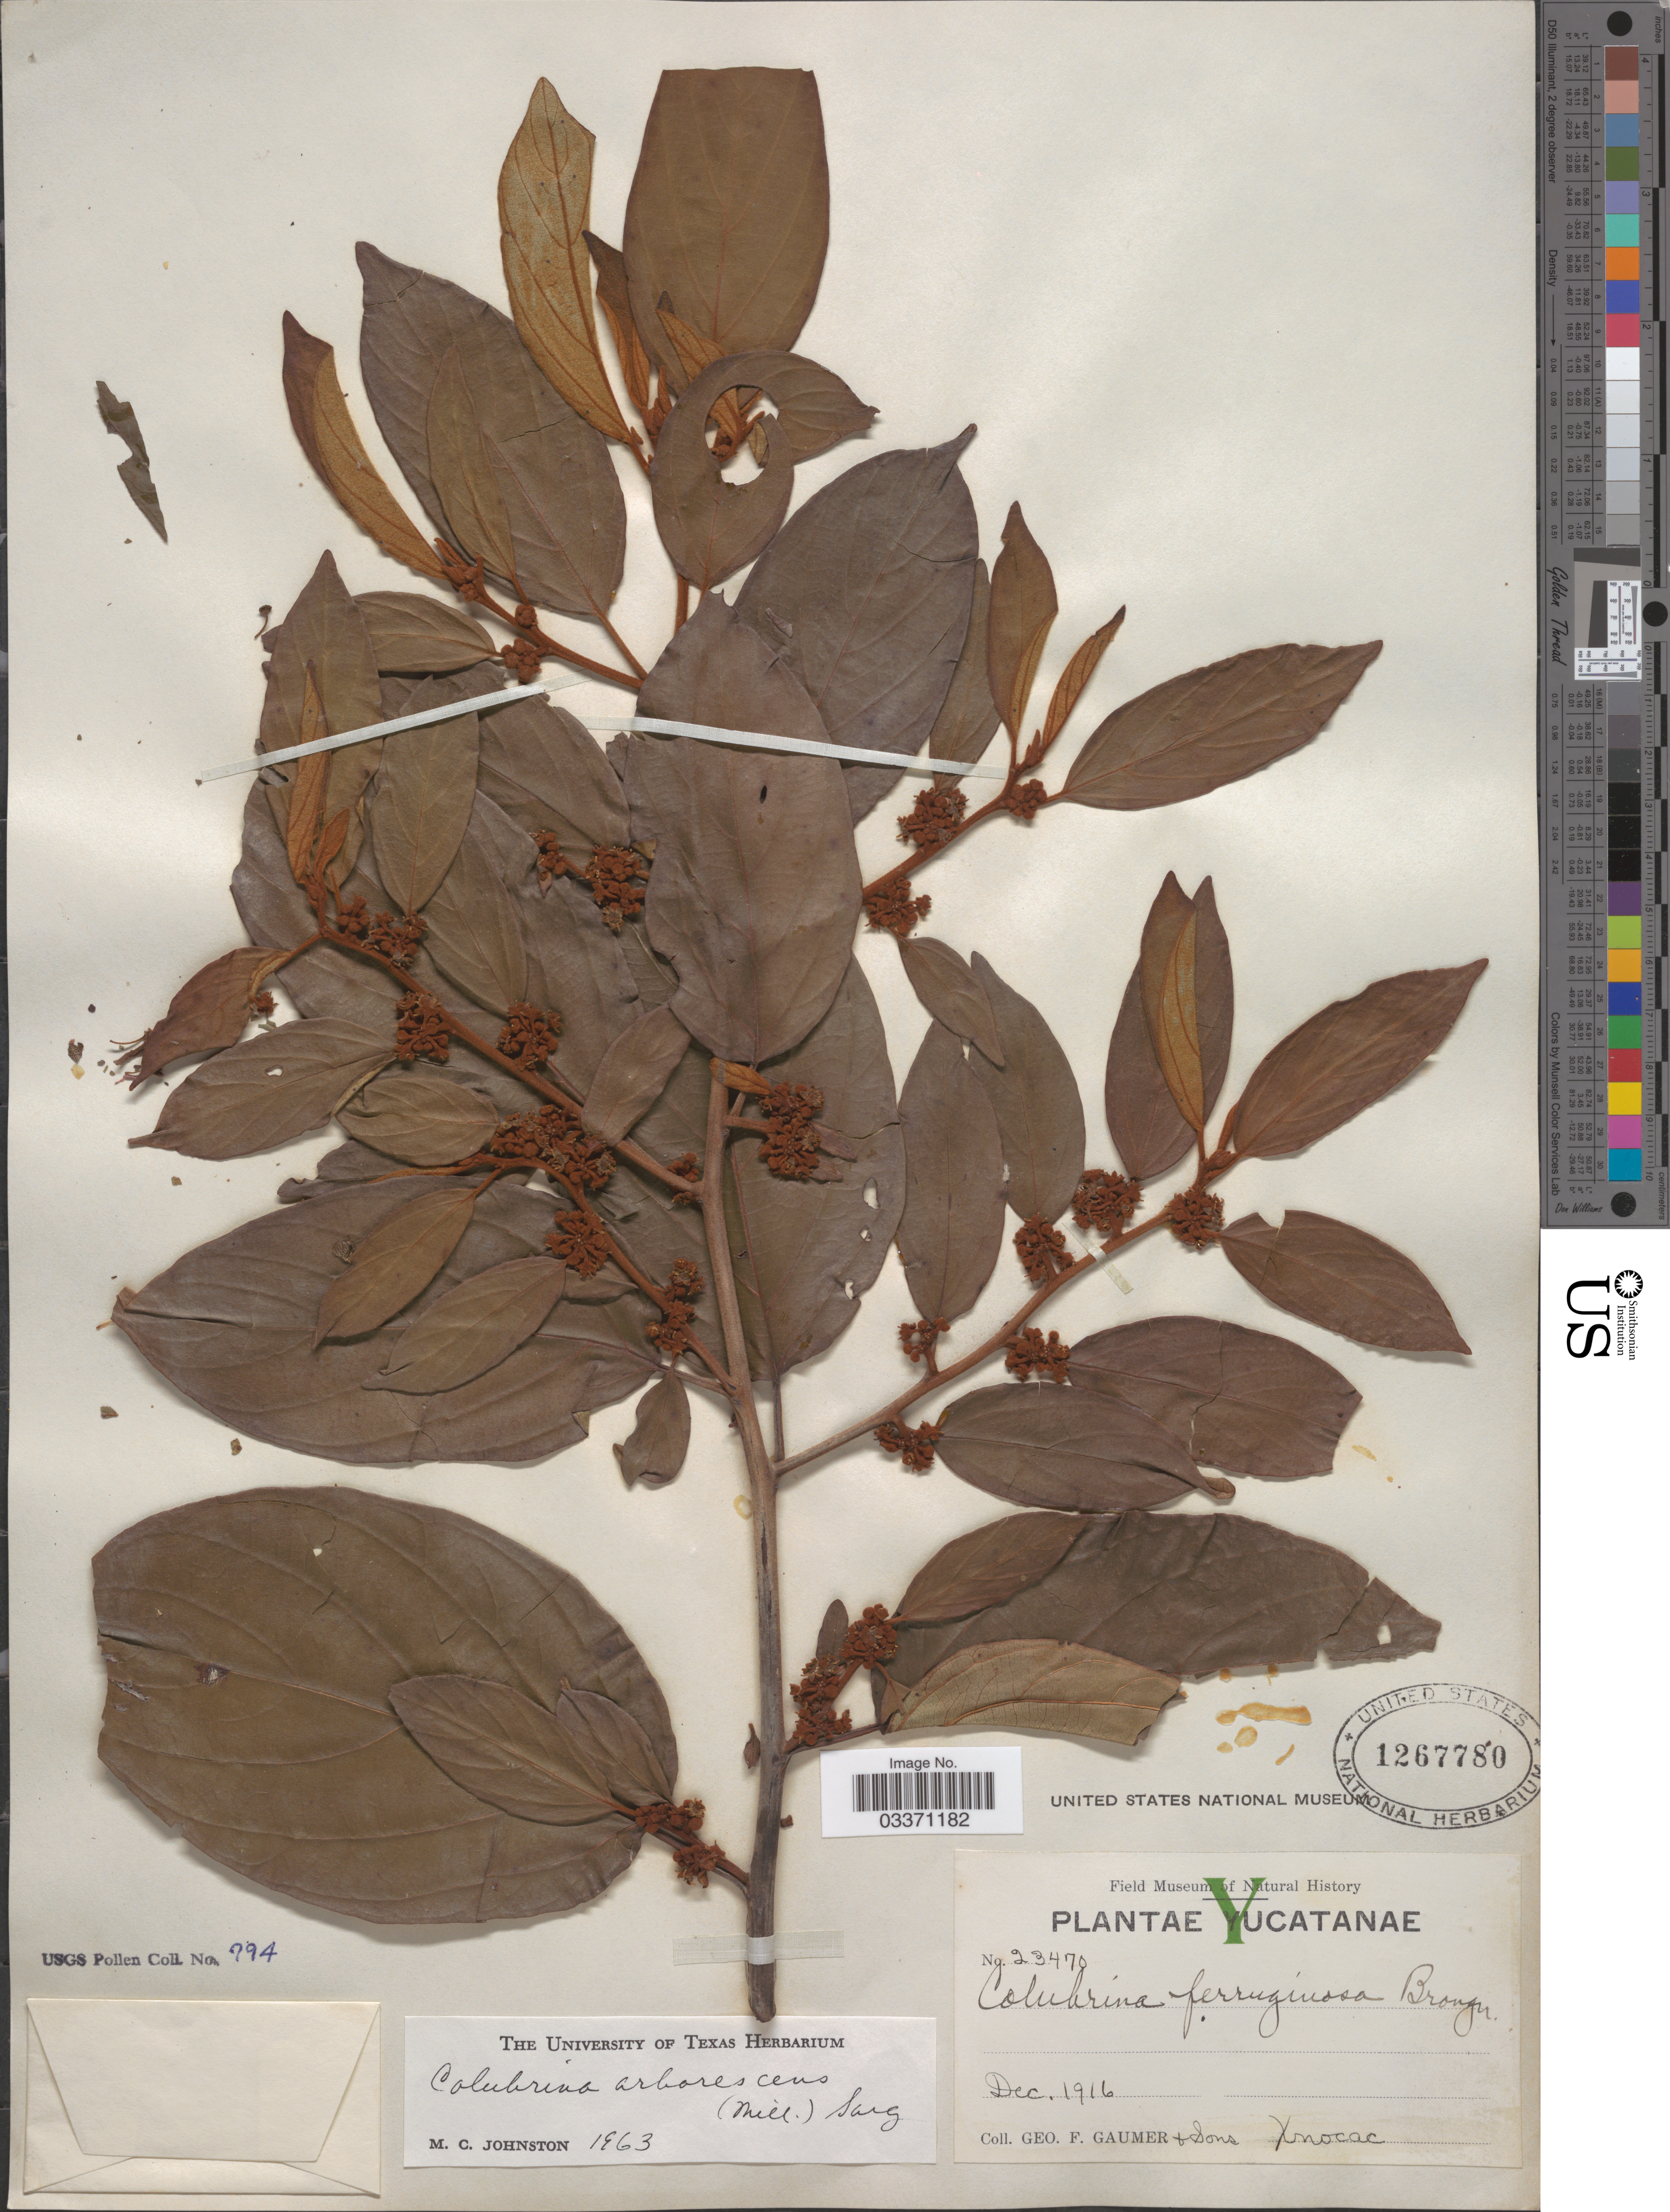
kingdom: Plantae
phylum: Tracheophyta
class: Magnoliopsida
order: Rosales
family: Rhamnaceae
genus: Colubrina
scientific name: Colubrina arborescens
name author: (Mill.) Sarg.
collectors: G. F. Gaumer & Sons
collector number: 23470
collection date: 1916-12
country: Mexico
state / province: Yucatán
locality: Yucatanae.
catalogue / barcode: US 1267780